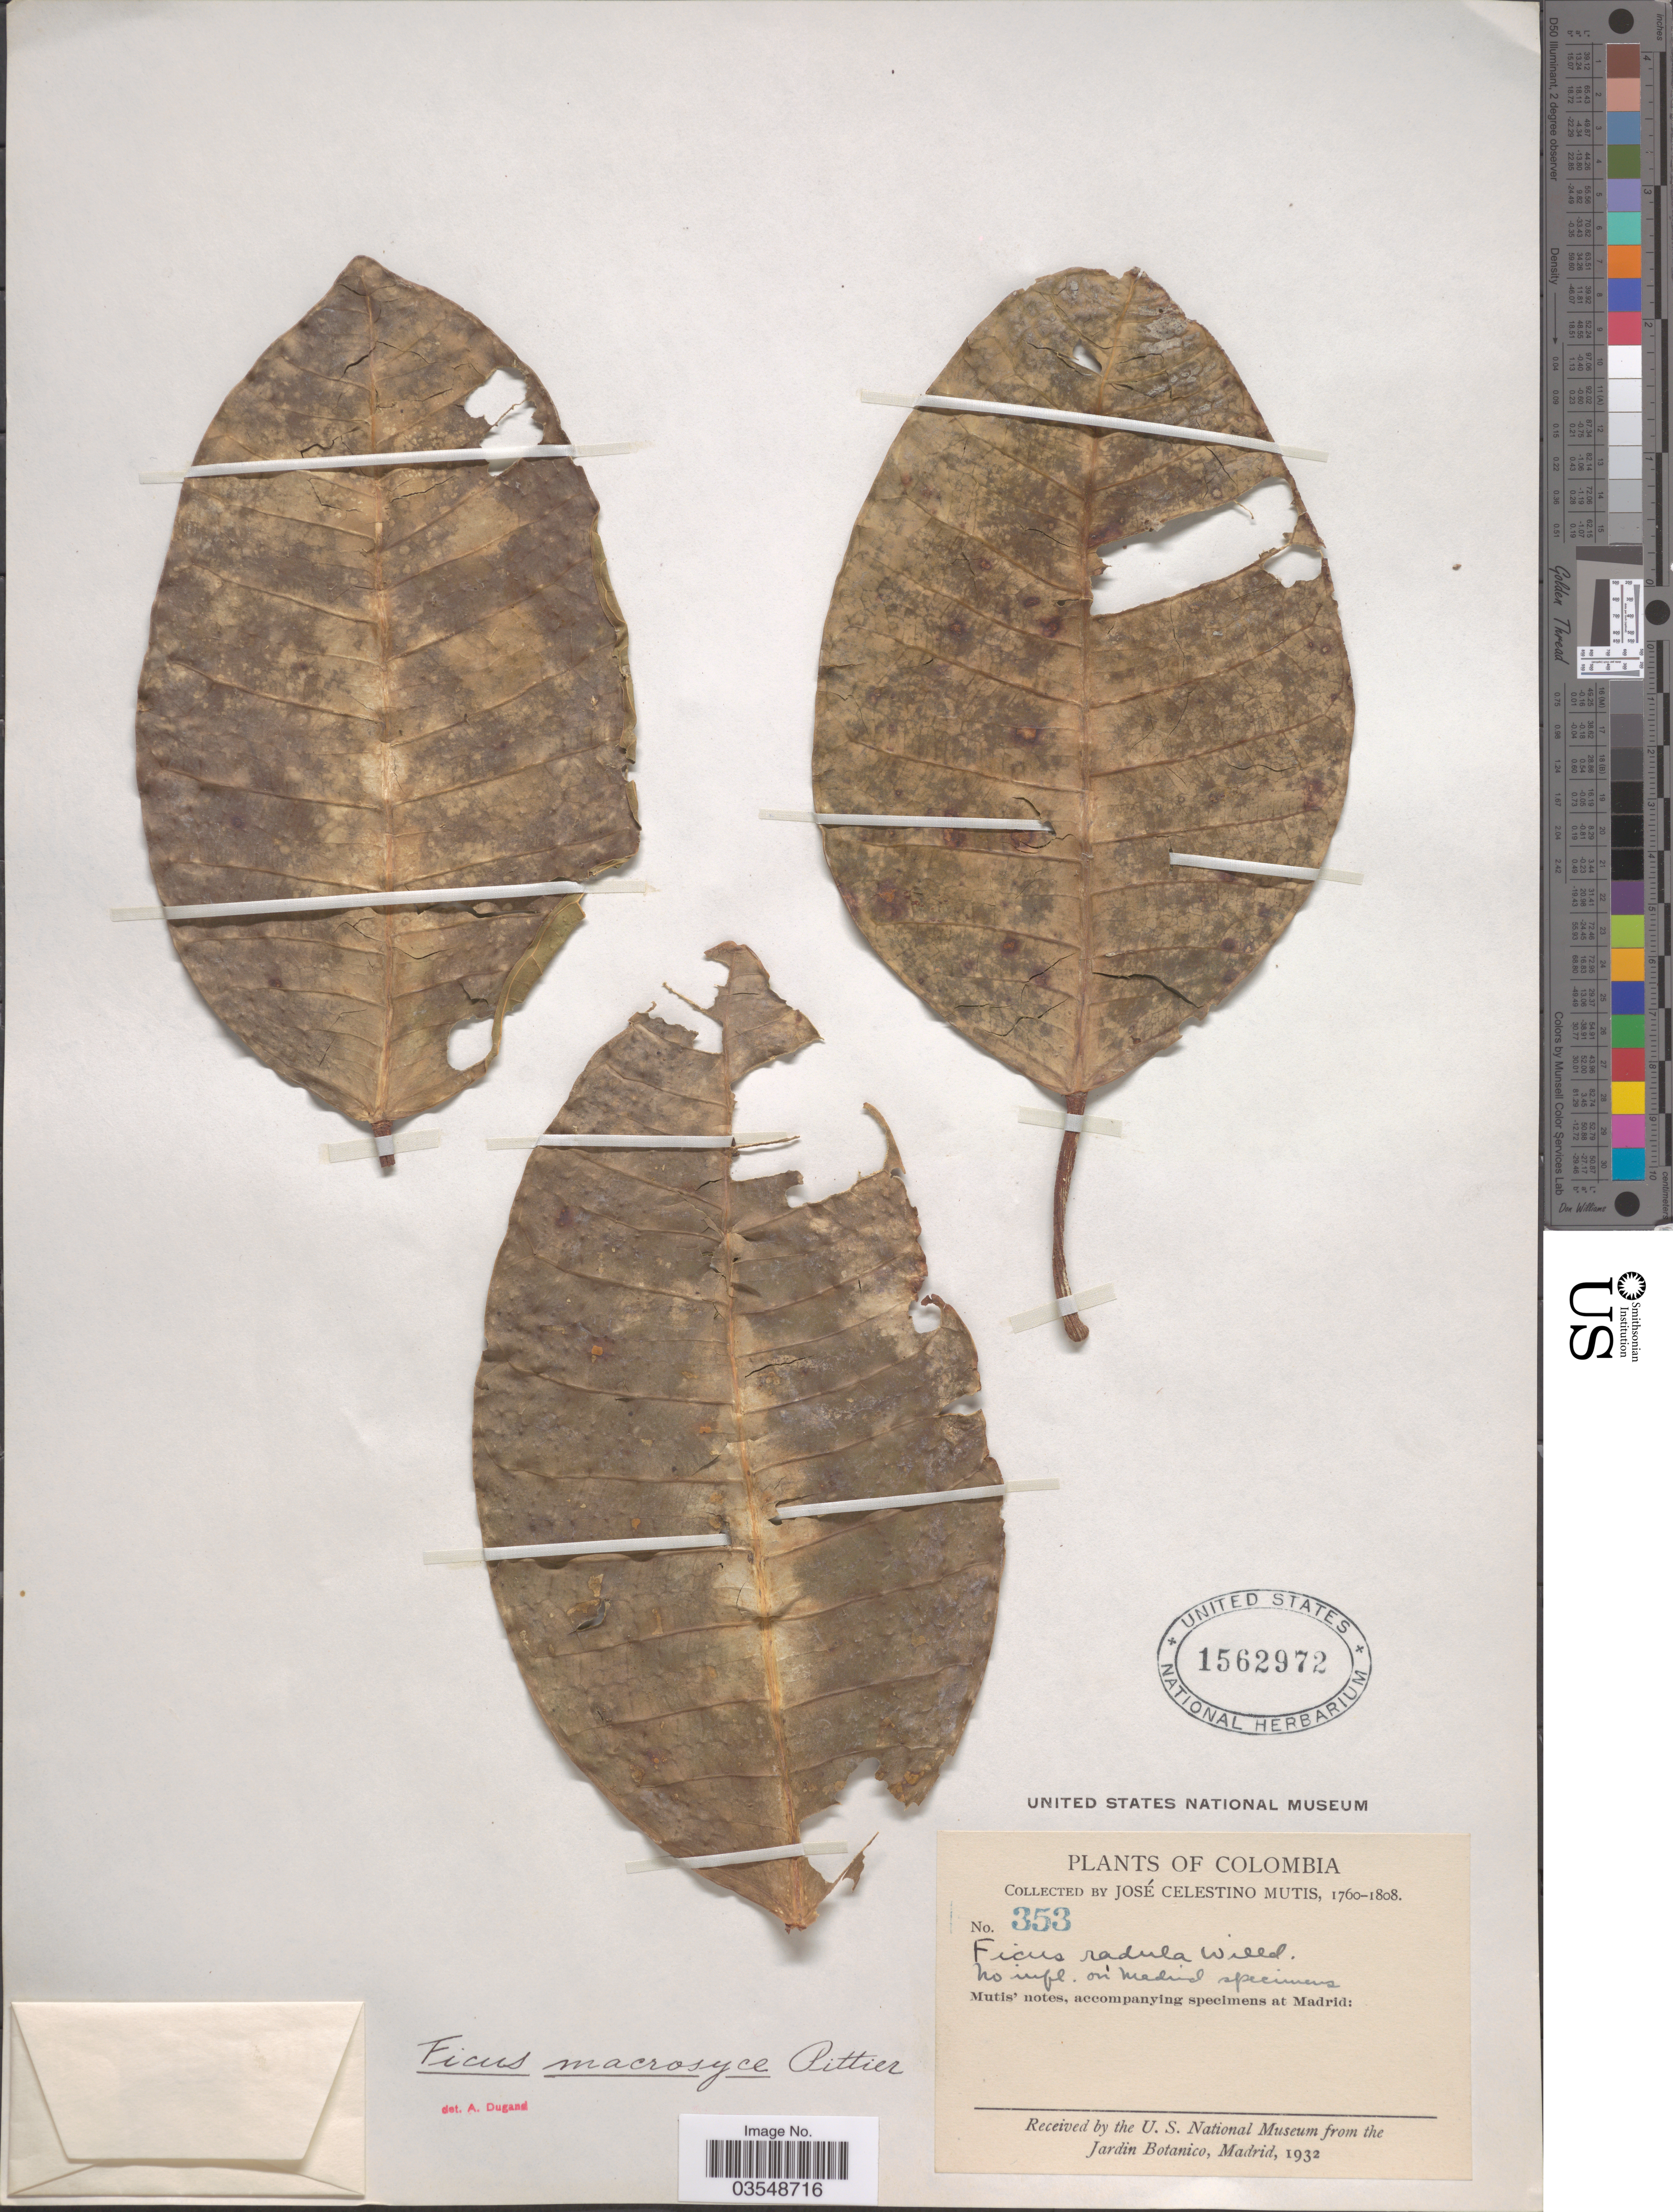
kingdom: Plantae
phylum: Tracheophyta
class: Magnoliopsida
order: Rosales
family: Moraceae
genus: Ficus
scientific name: Ficus macrosyce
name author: Pittier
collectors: J. C. B. Mutis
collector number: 353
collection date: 1760/1808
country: Colombia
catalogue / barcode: US 1562972